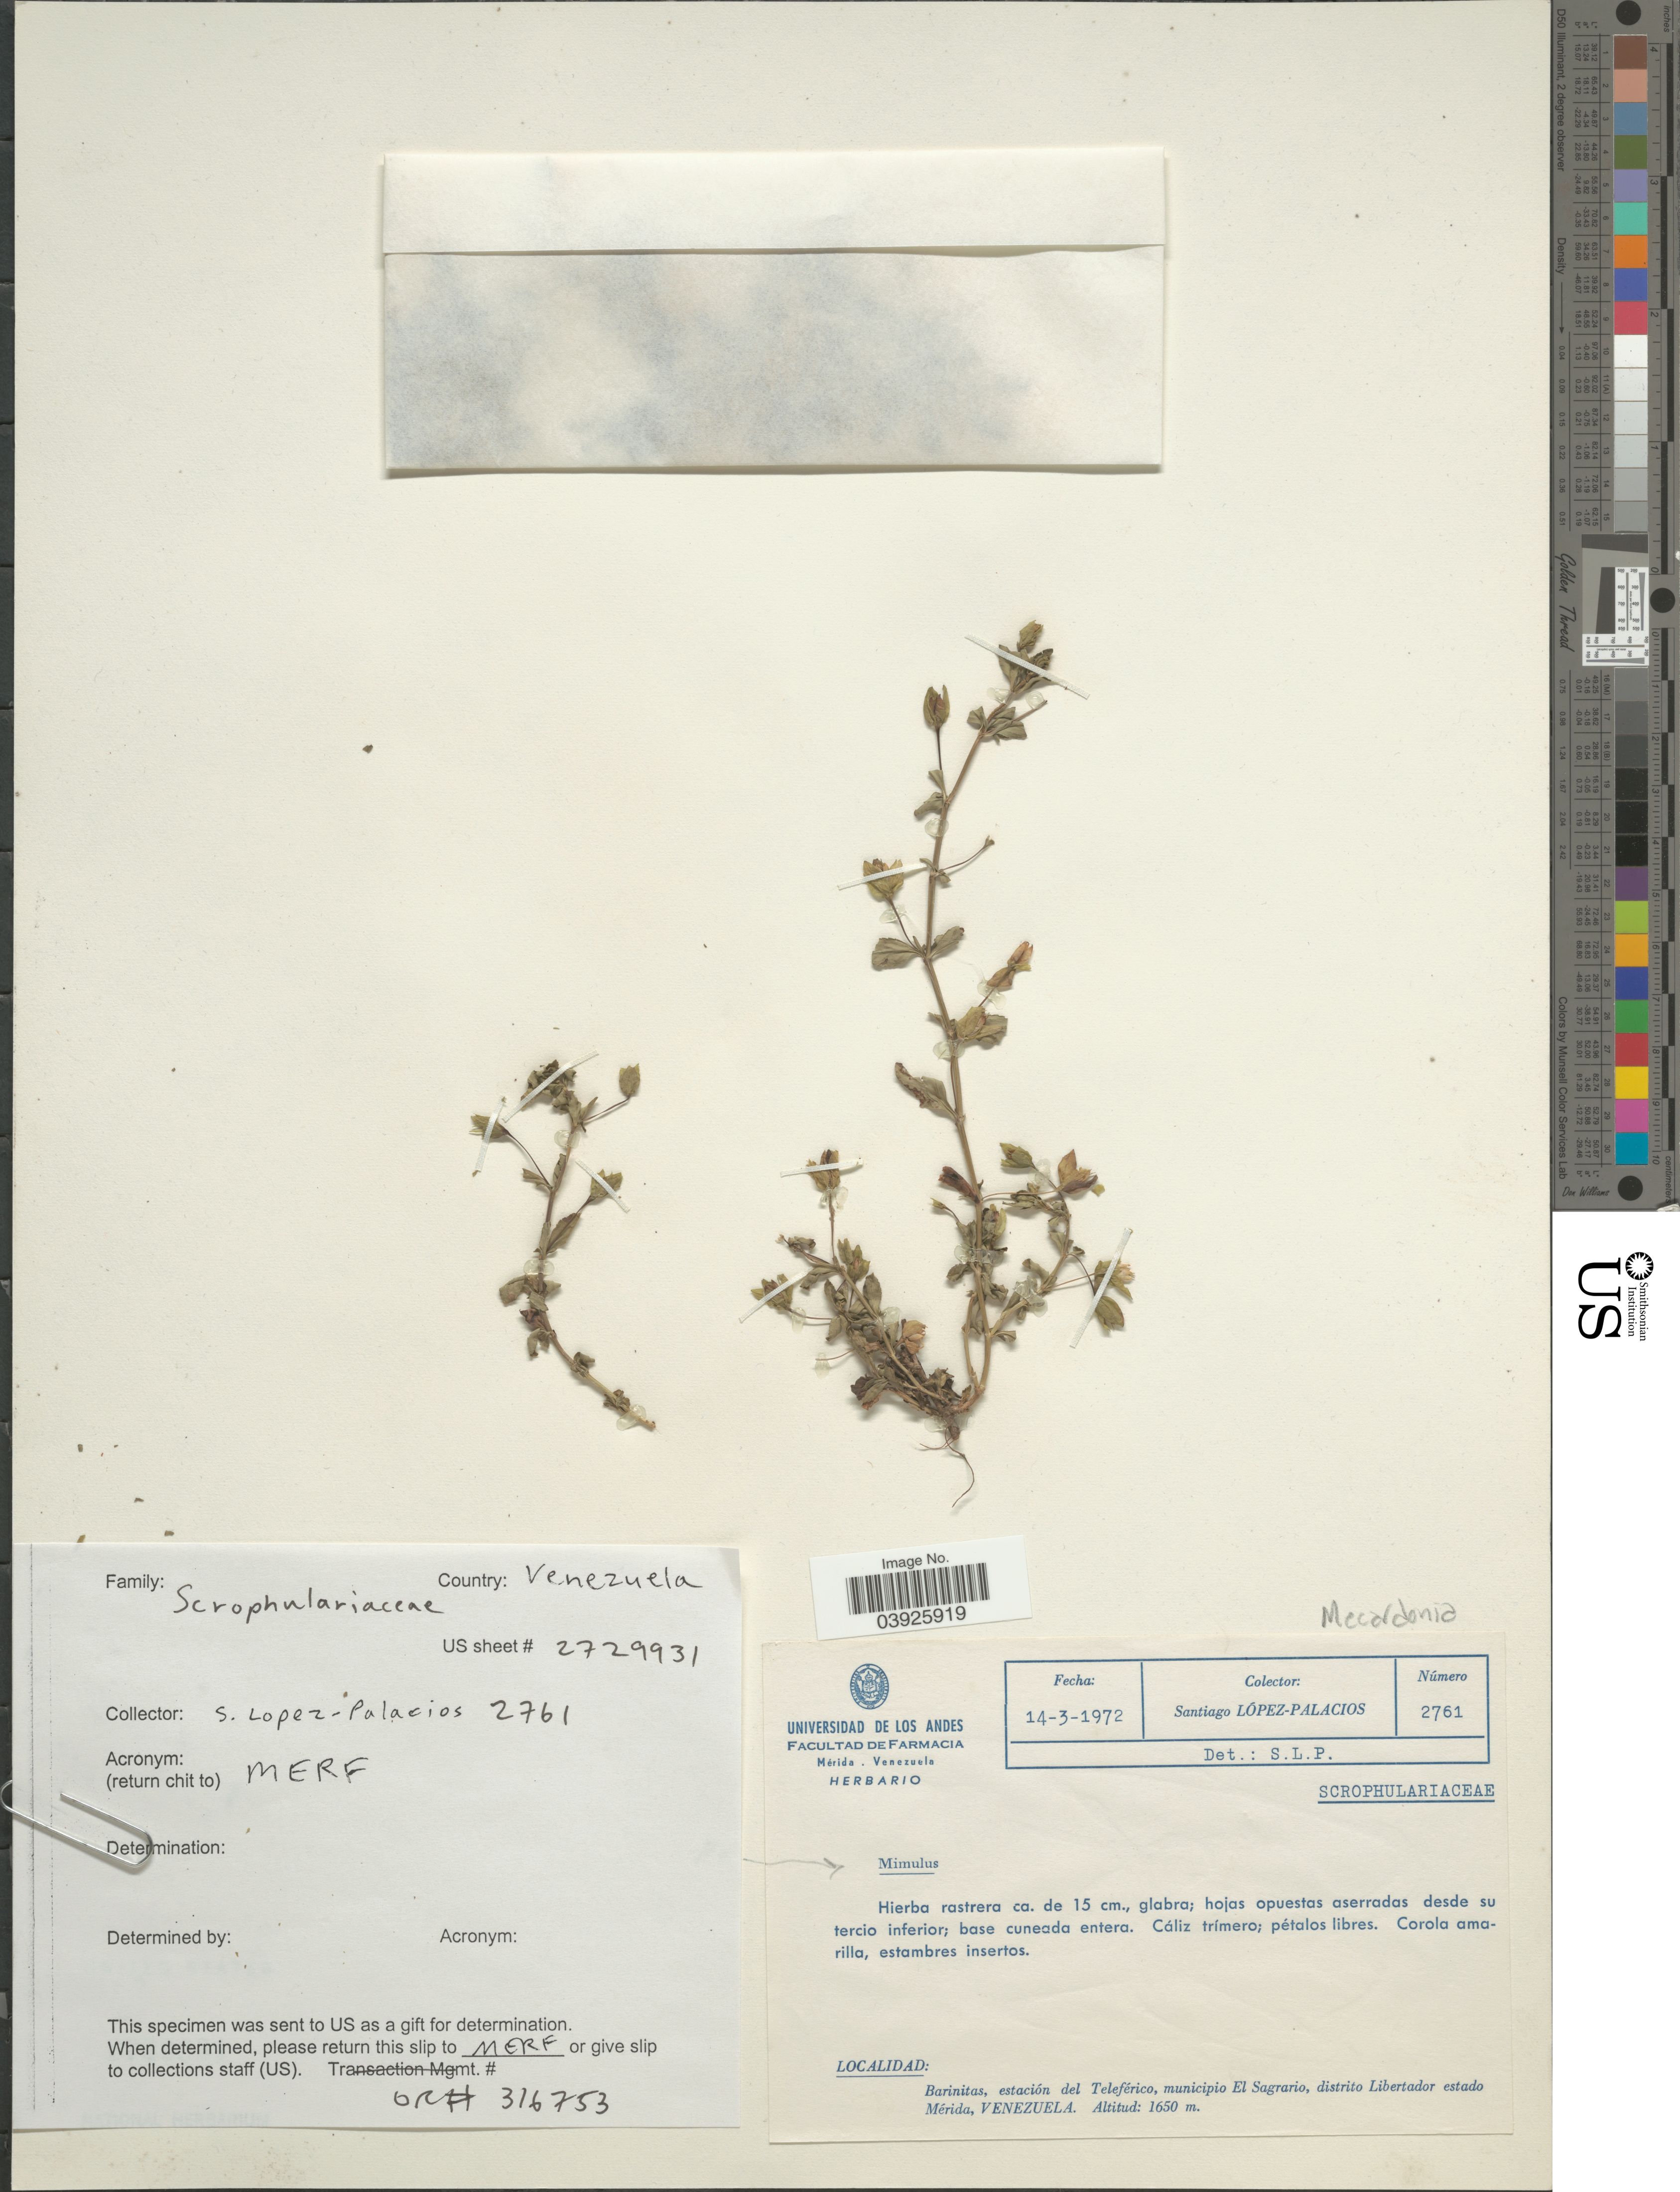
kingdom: Plantae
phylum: Tracheophyta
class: Magnoliopsida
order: Lamiales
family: Scrophulariaceae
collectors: S. López-Palacios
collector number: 2761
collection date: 1972-03-14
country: Venezuela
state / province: Merida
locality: Barinitas, estación del Teleférico, municipio El Sagrario, distrito Libertador estado Mérida.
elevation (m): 1650